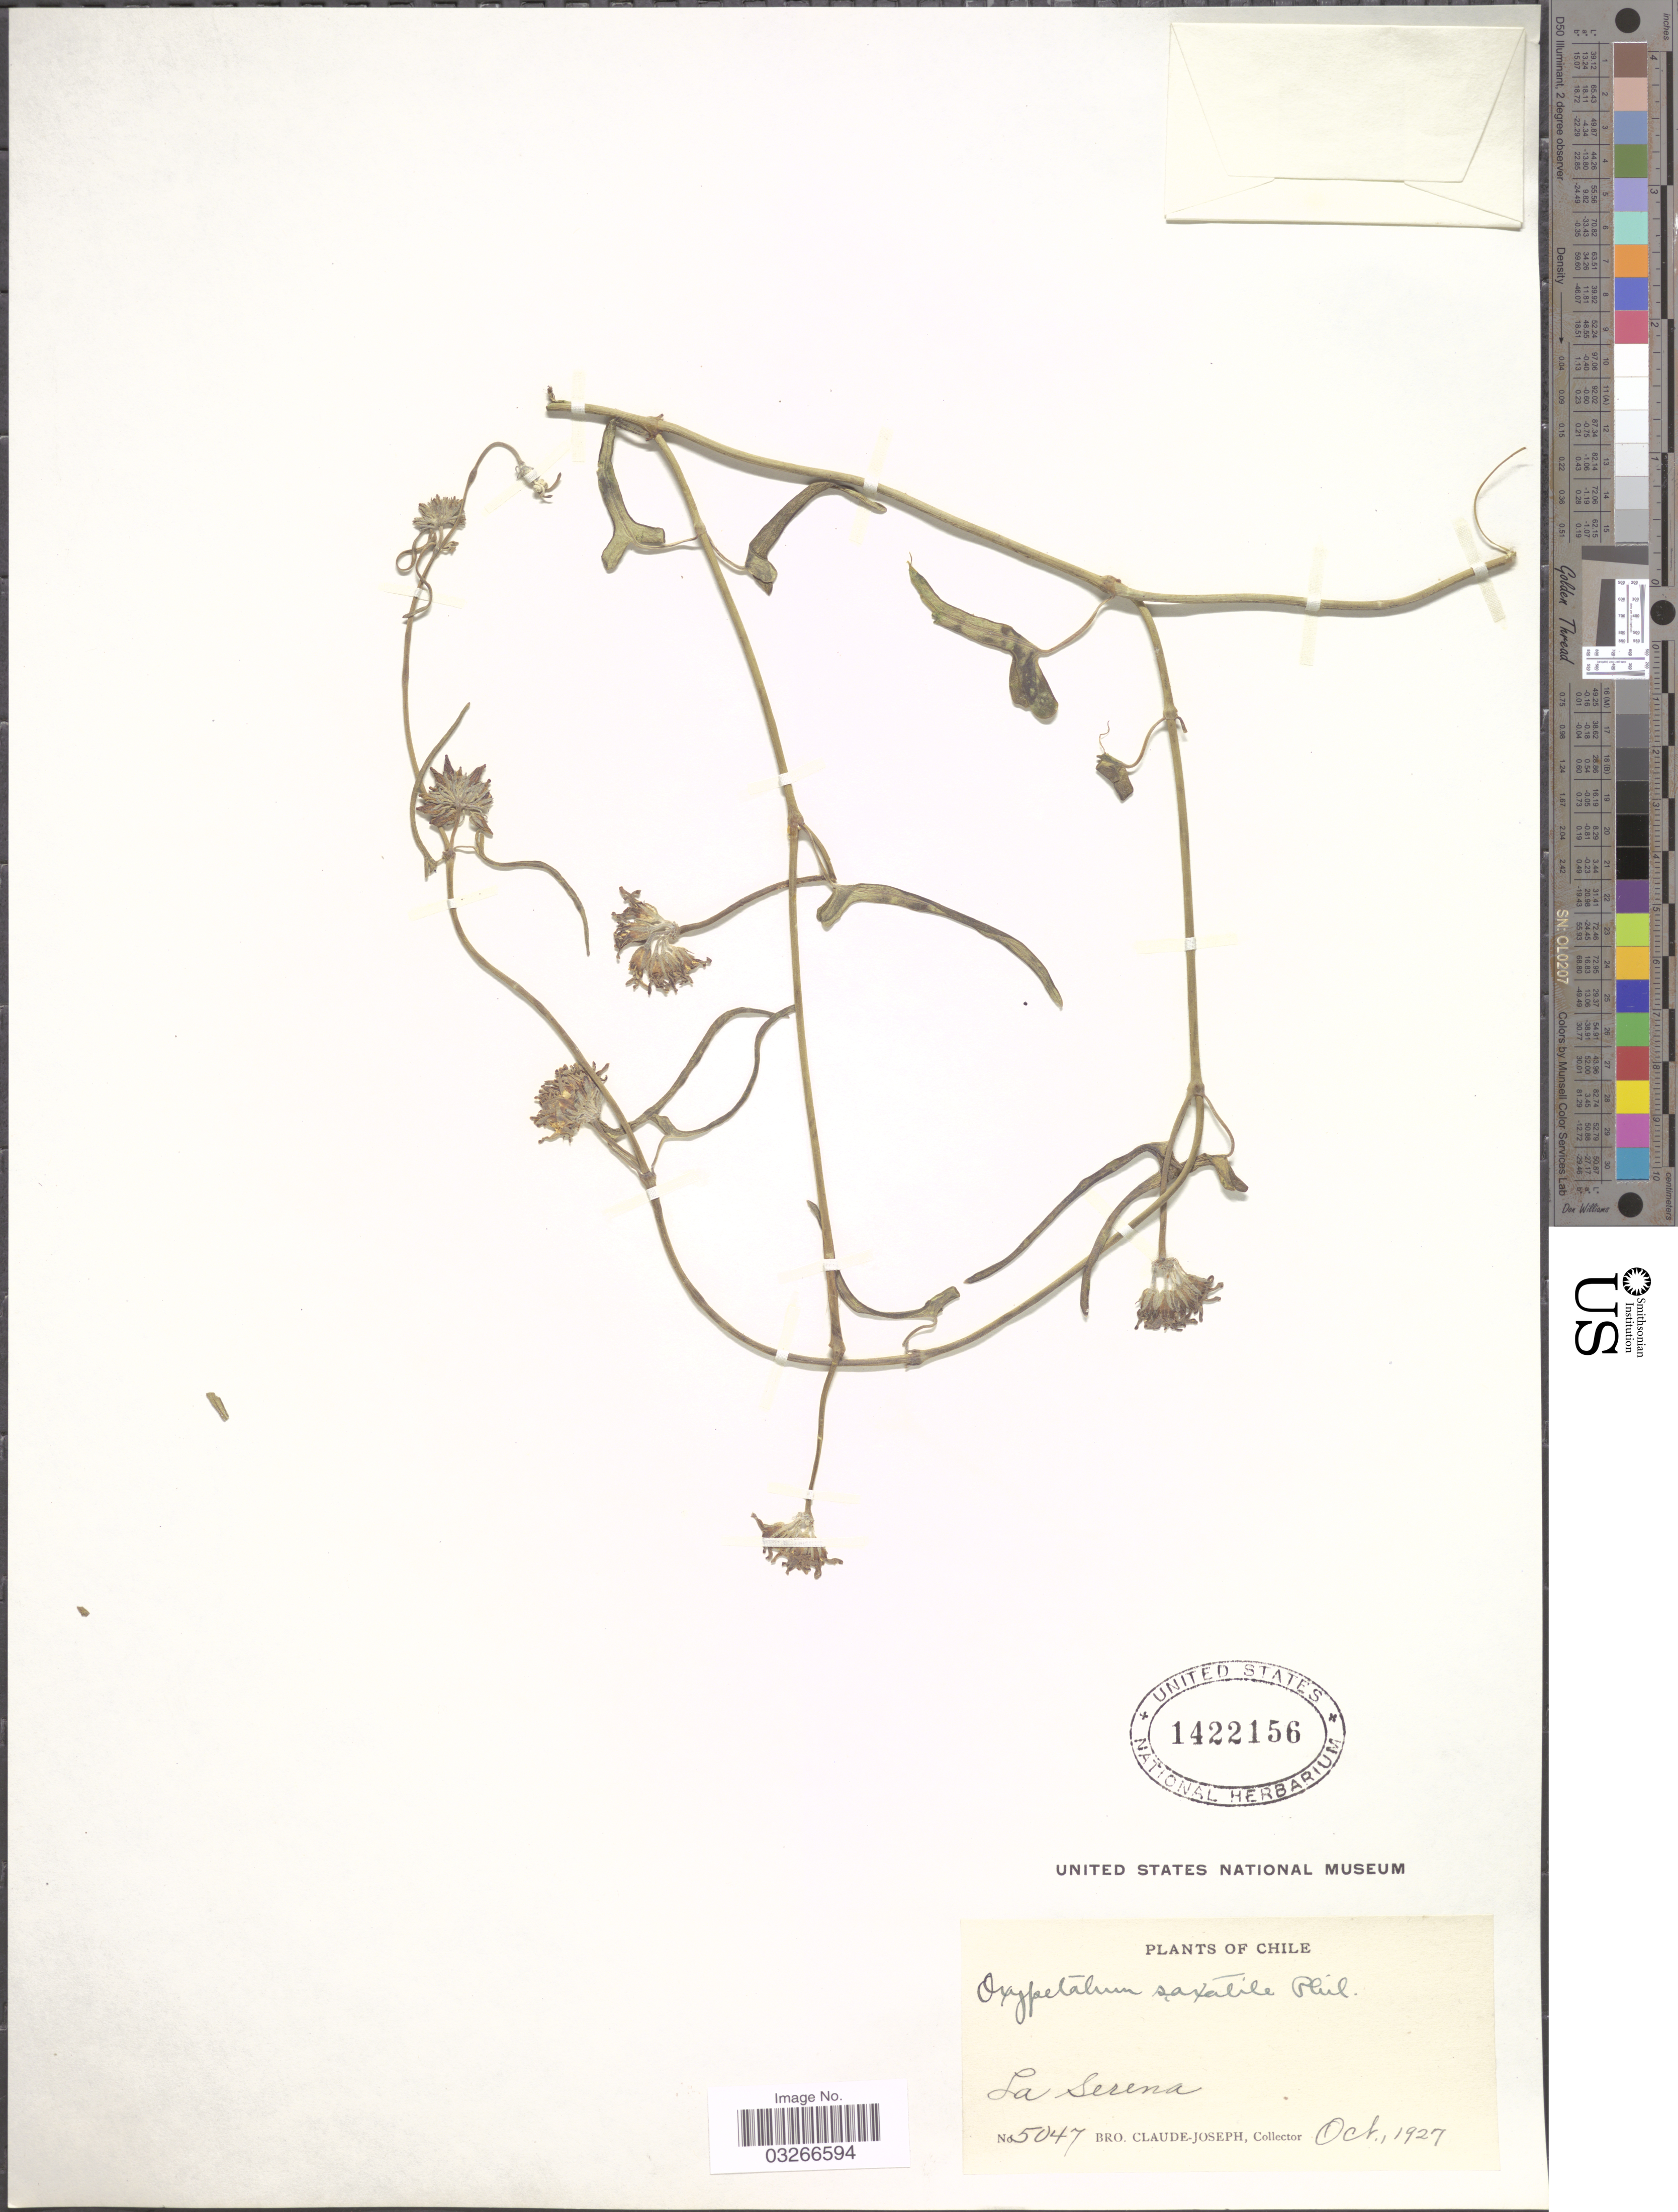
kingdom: Plantae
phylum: Tracheophyta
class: Magnoliopsida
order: Gentianales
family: Apocynaceae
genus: Oxypetalum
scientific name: Oxypetalum saxatile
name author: Decne.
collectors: Bro. Claude-Joseph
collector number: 5047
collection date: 1927-10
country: Chile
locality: La Serena.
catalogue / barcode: US 1422156